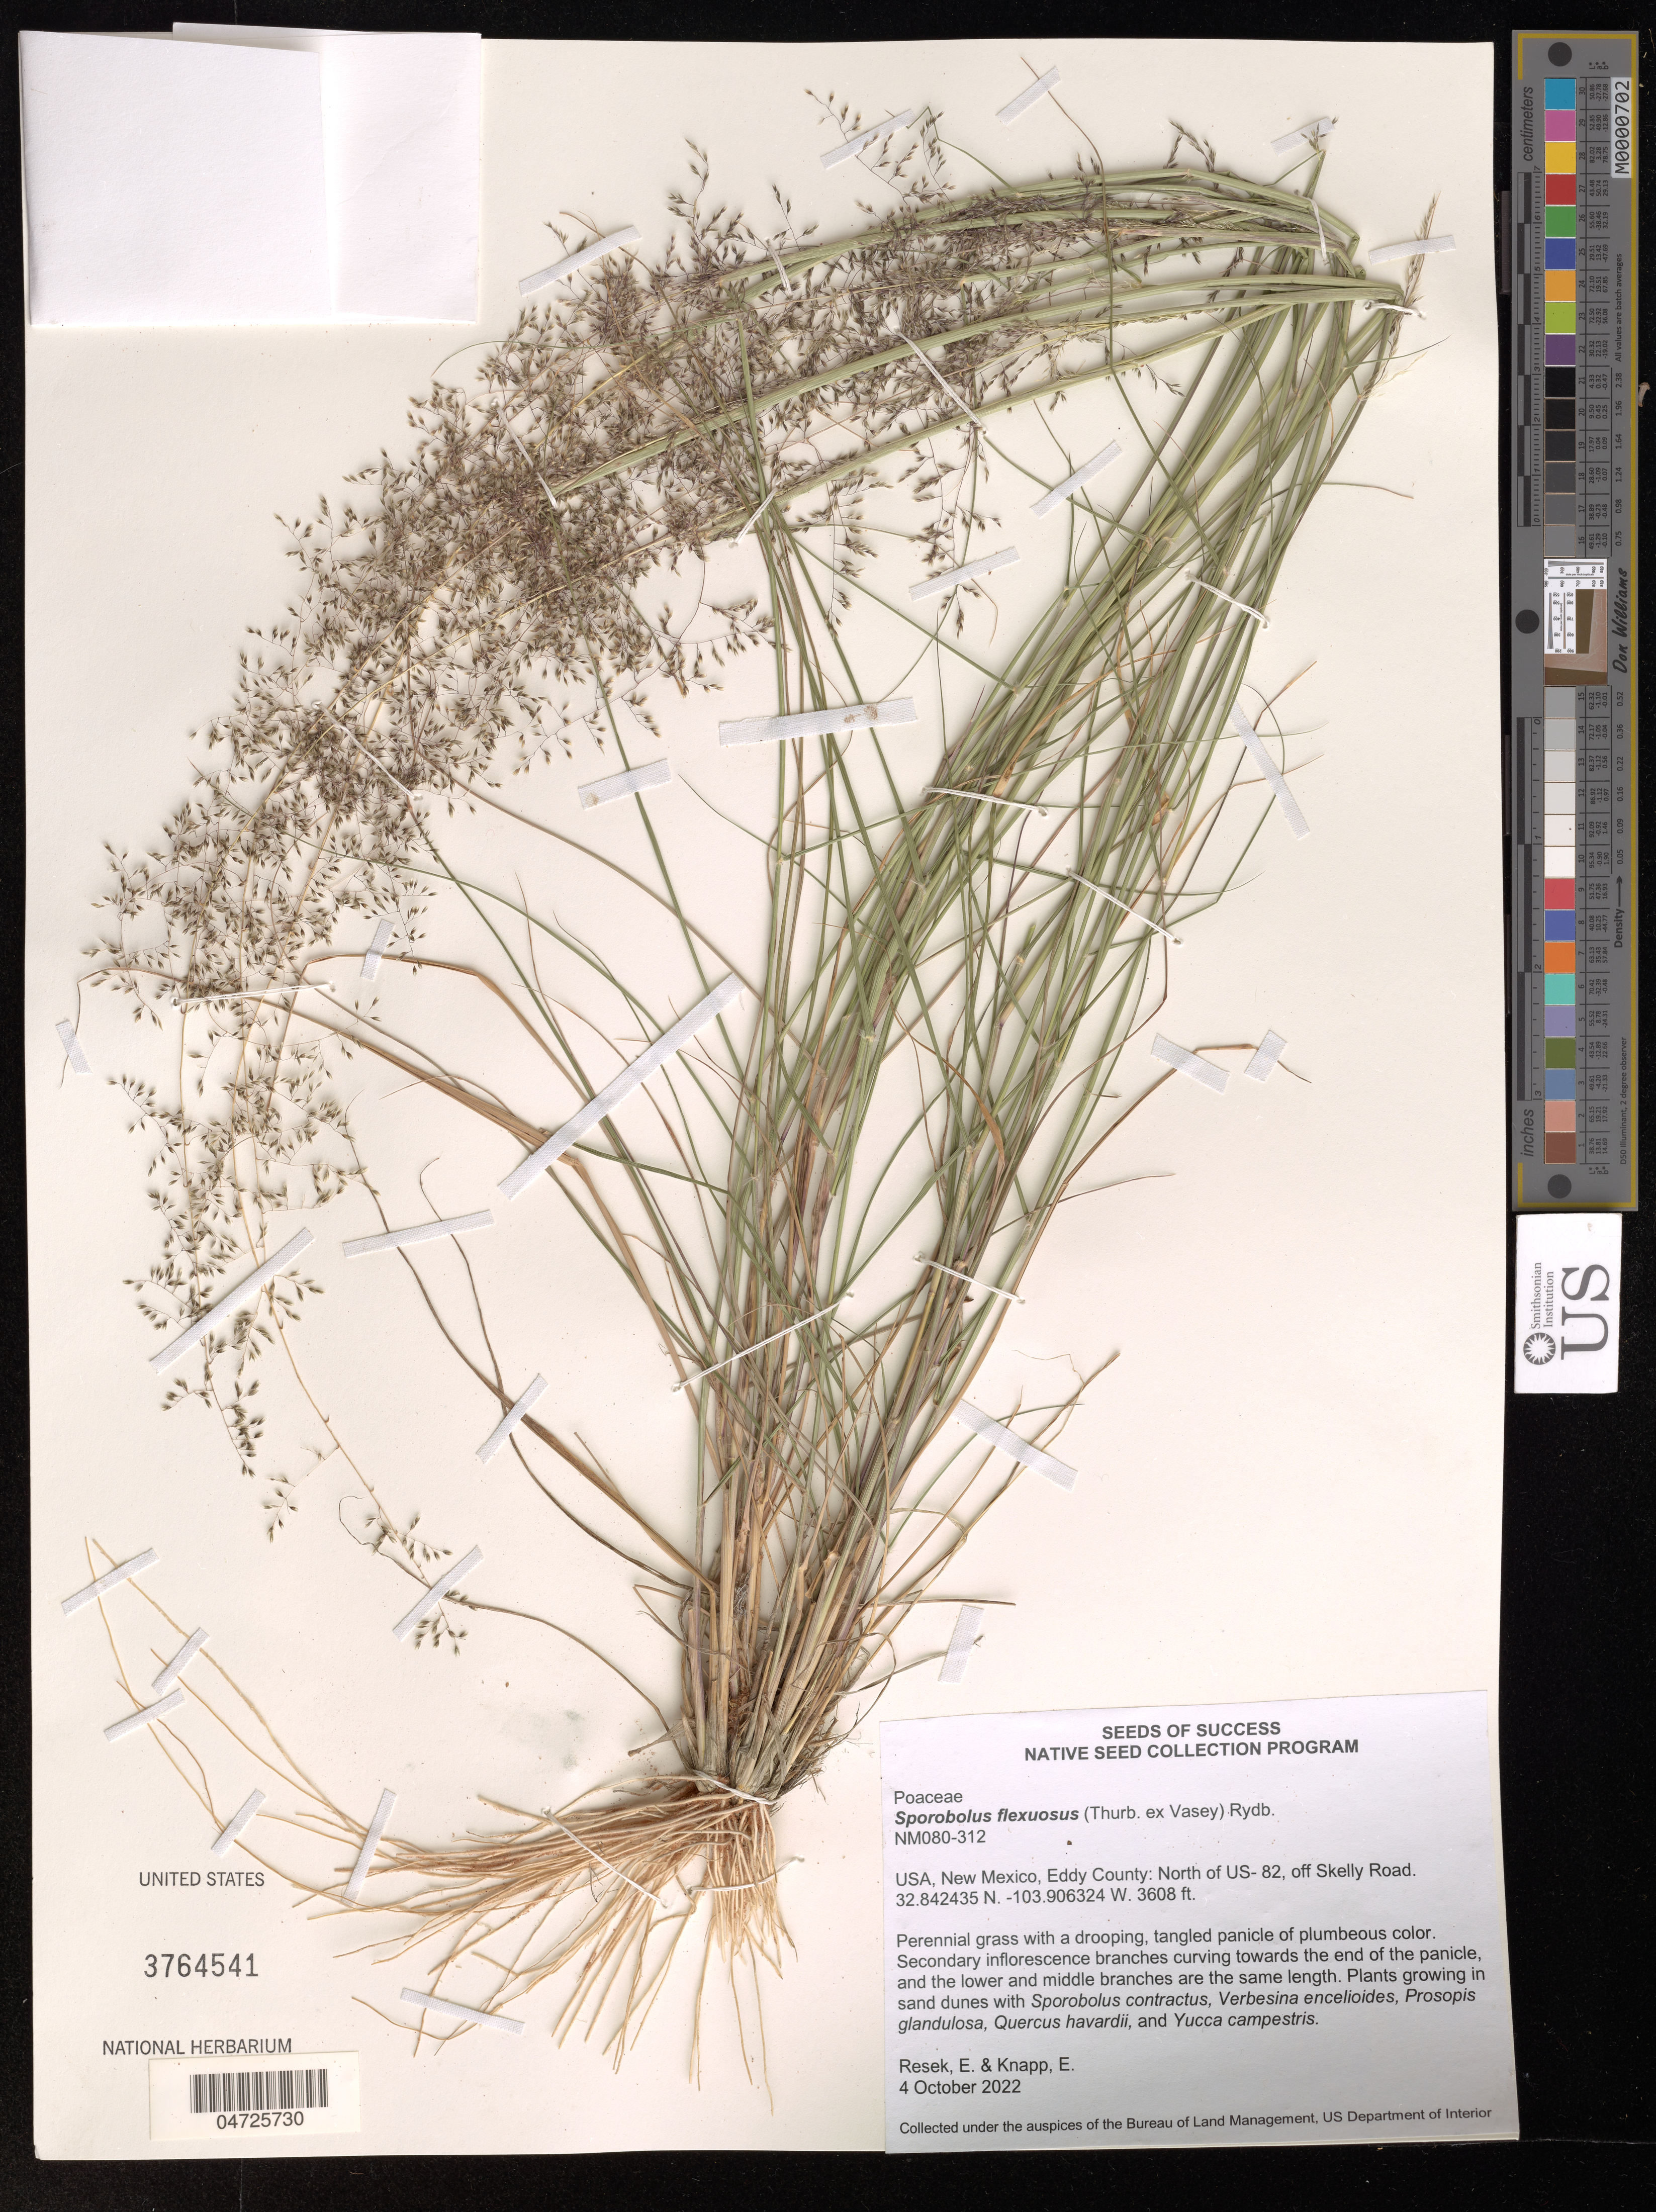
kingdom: Plantae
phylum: Tracheophyta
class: Liliopsida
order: Poales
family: Poaceae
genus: Sporobolus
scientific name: Sporobolus flexuosus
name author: (Thurb.) Rydb.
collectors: E. Resek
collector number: NM080-312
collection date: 2022-10-04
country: United States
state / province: New Mexico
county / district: Eddy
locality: Eddy County: North of US-82, off Skelly Road.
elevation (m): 1100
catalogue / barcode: US 3764541